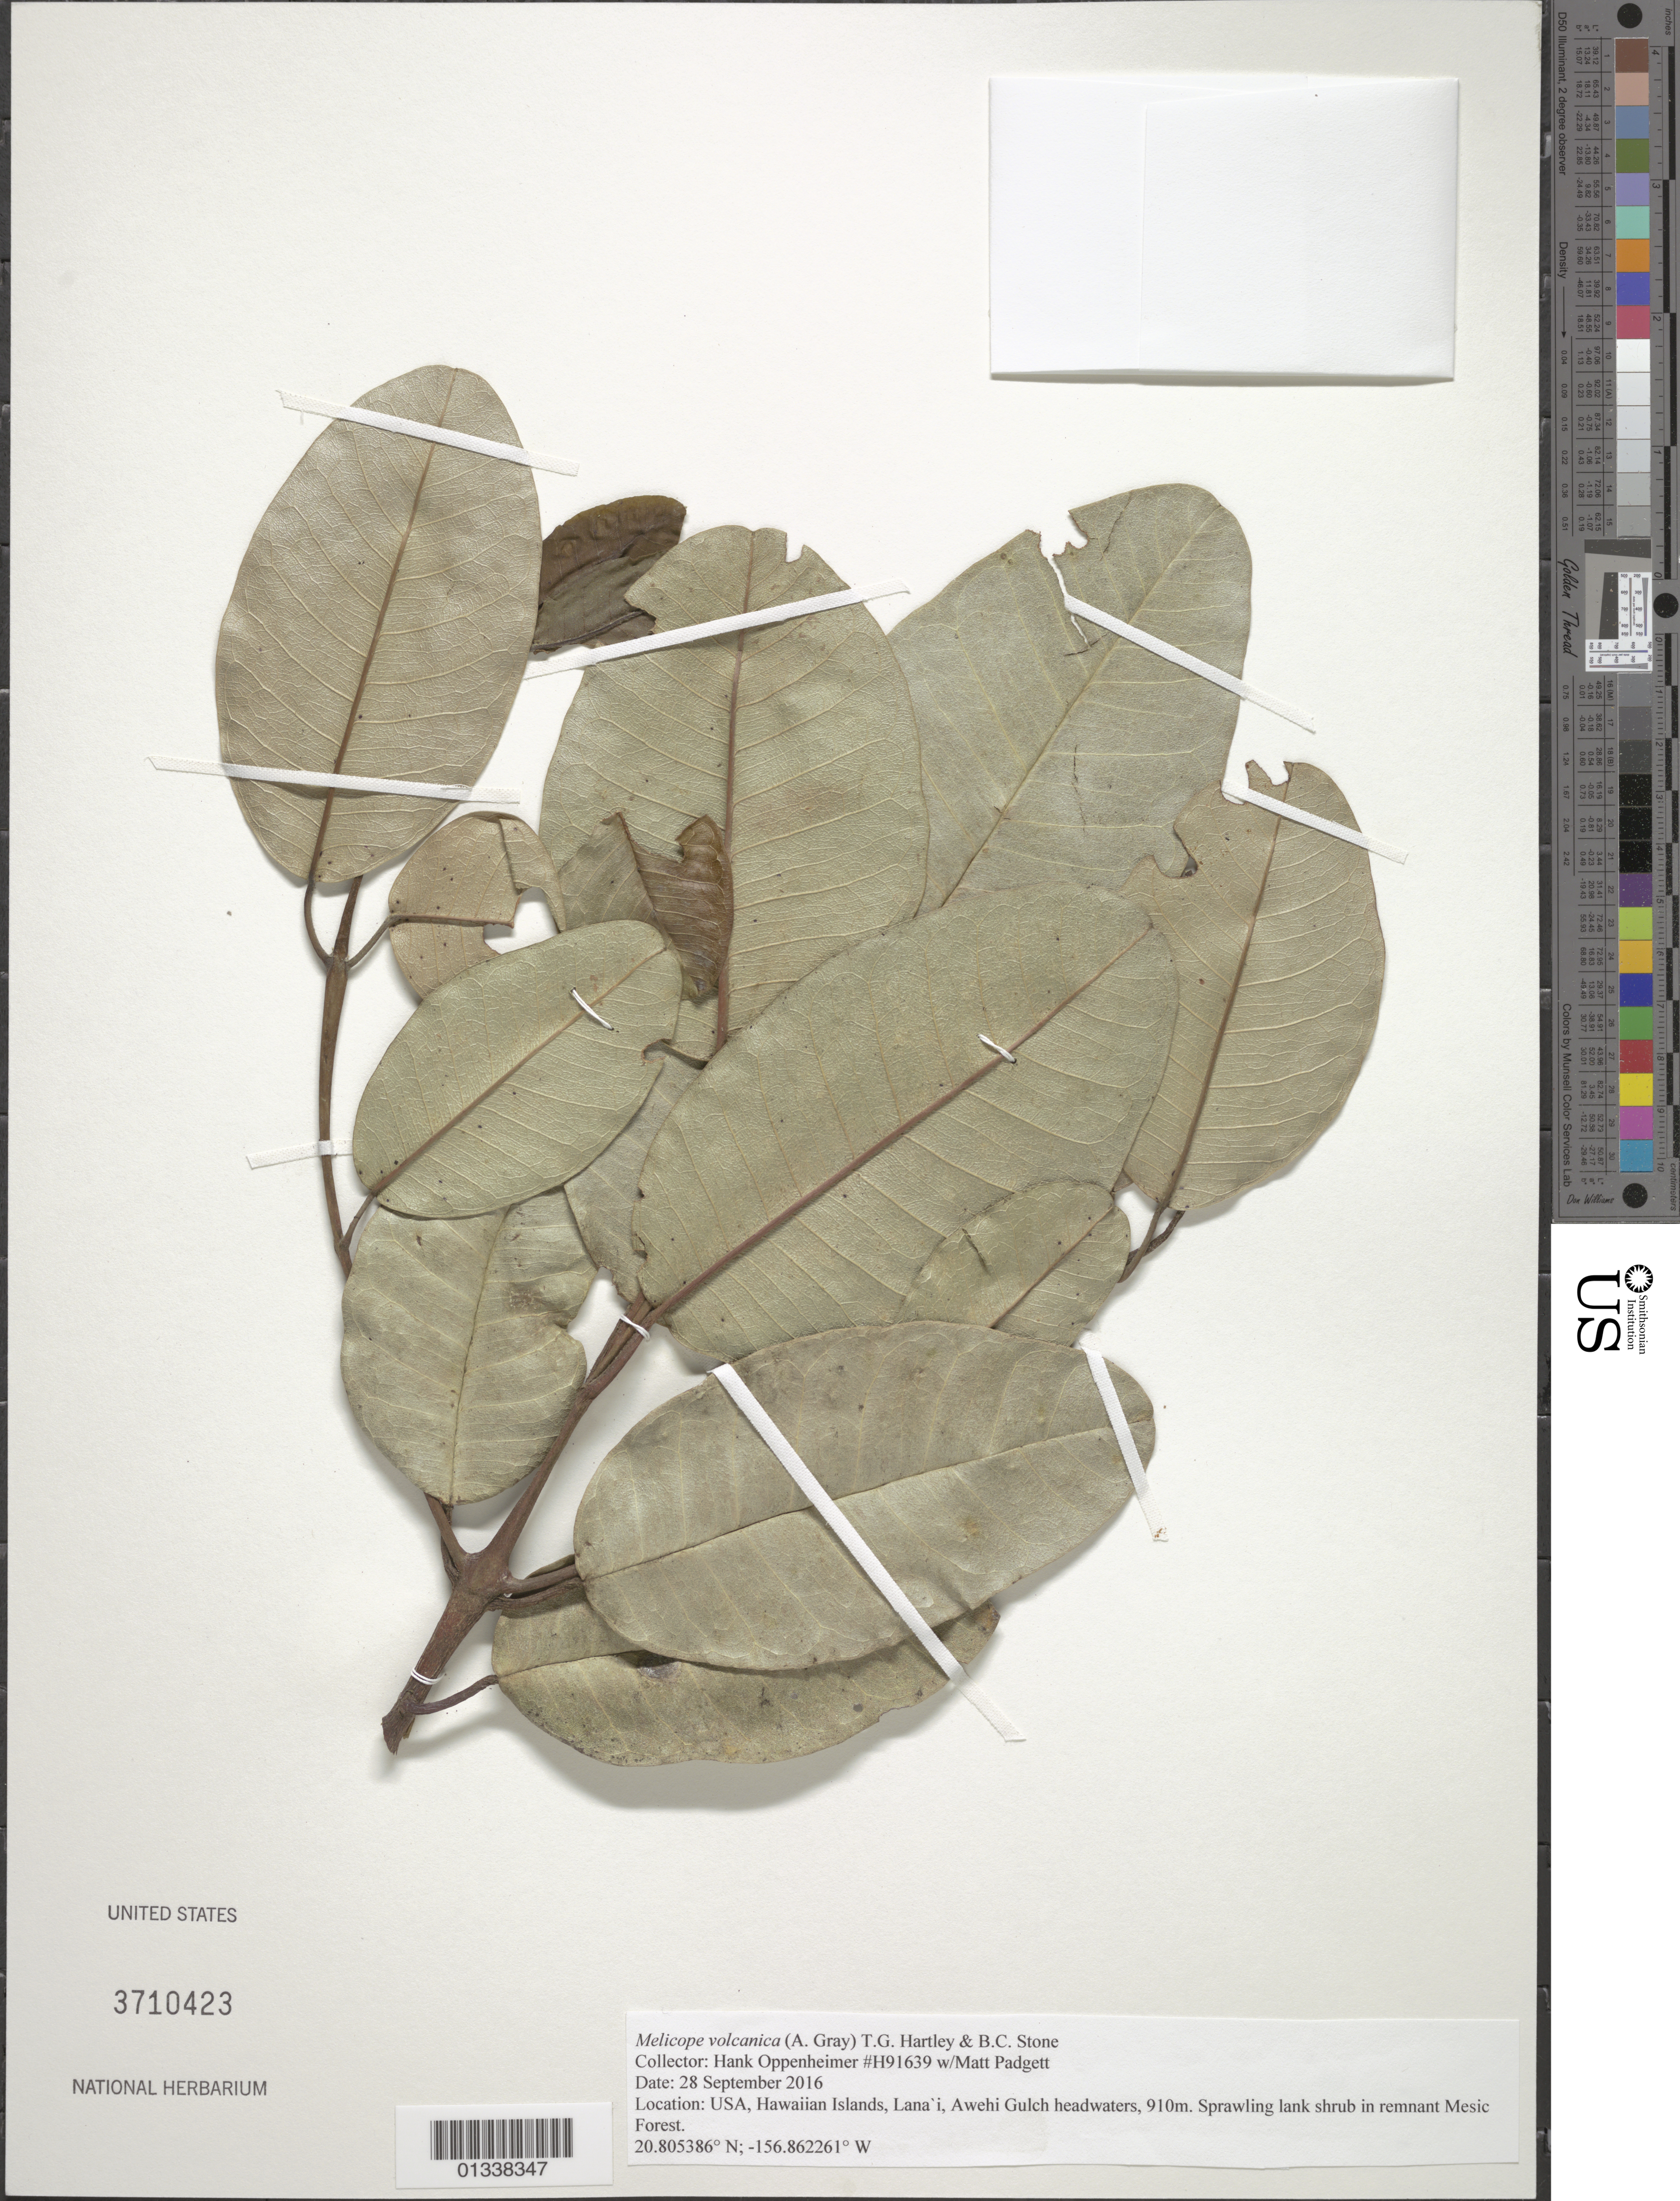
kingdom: Plantae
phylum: Tracheophyta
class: Magnoliopsida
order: Sapindales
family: Rutaceae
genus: Melicope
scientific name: Melicope volcanica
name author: (A. Gray) T.G. Hartley & B.C. Stone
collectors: H. Oppenheimer & M. Padgett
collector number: H91639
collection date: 2016-09-28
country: United States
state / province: Hawaii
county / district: Maui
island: Lana'i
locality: Awehi Gulch headwaters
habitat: Remnant Mesic Forest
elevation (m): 910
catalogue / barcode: US 3710423